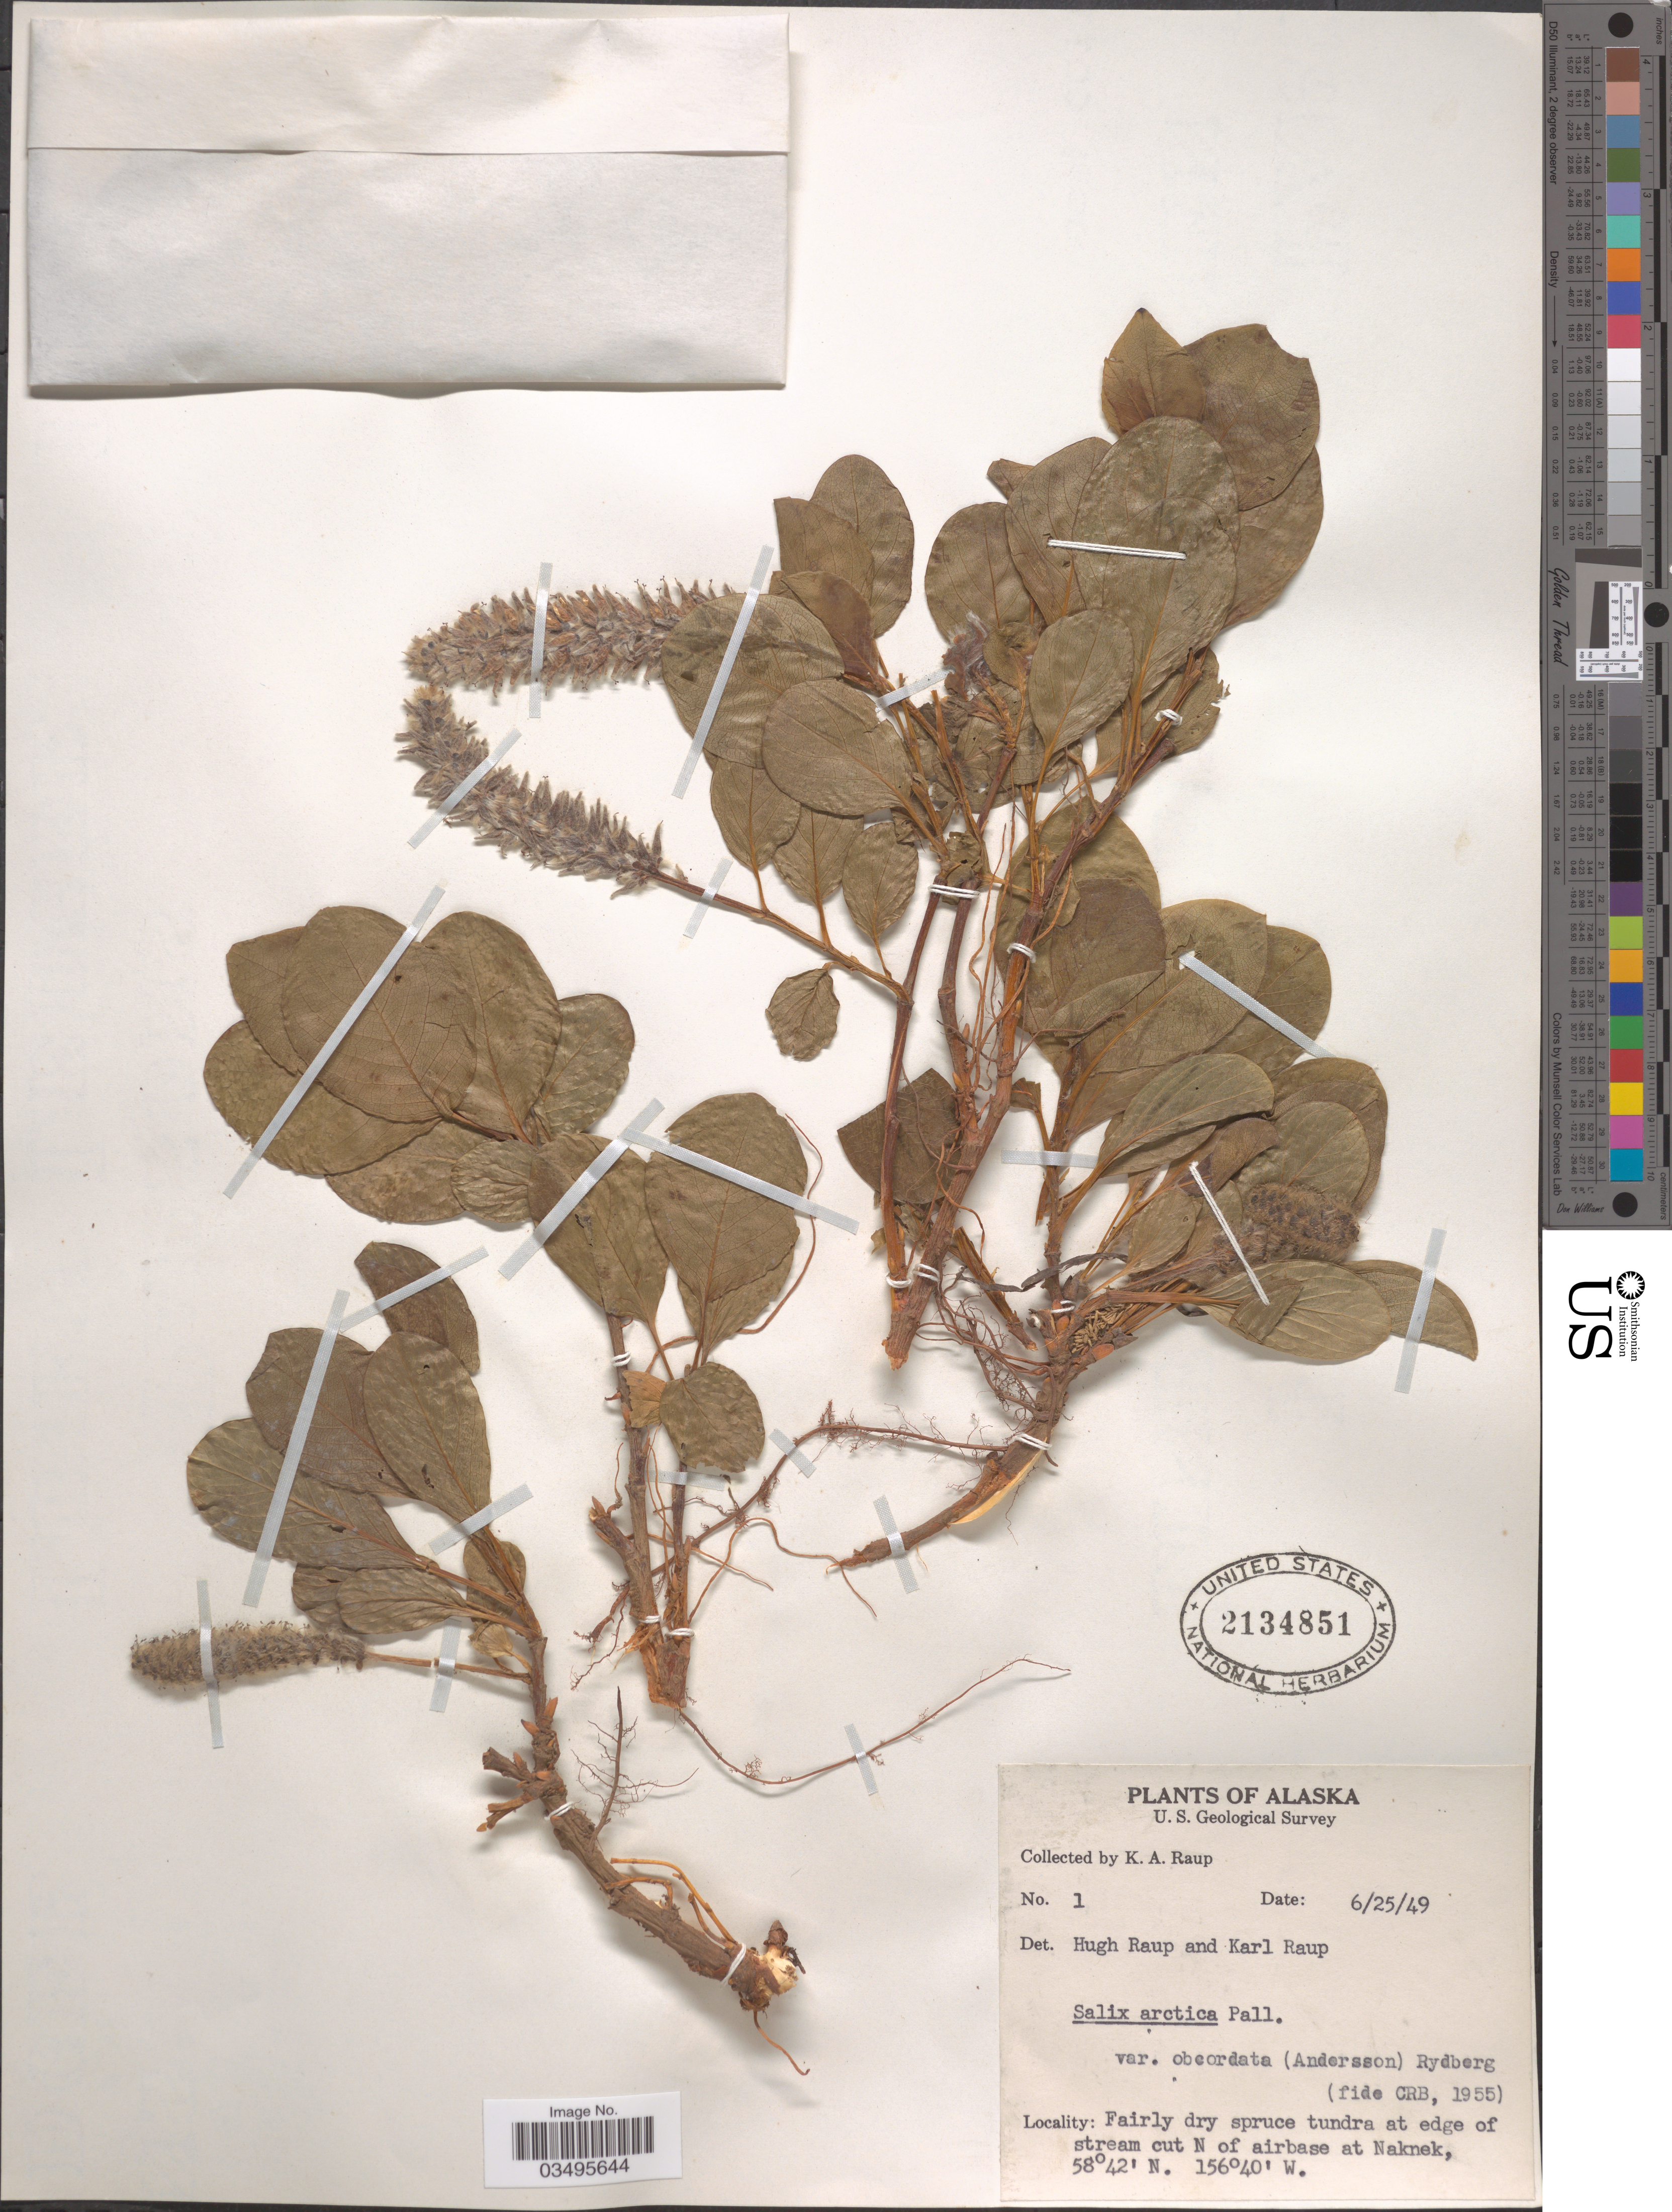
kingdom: Plantae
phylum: Tracheophyta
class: Magnoliopsida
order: Malpighiales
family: Salicaceae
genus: Salix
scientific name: Salix arctica var. obcordata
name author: (Andersson) Rydb.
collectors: K. Raup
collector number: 1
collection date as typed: Transcribed d/m/y: 25/6/49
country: United States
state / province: Alaska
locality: Fairly dry spruce tundra at edge of stream cut N of airbase at Naknek.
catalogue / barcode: US 2134851